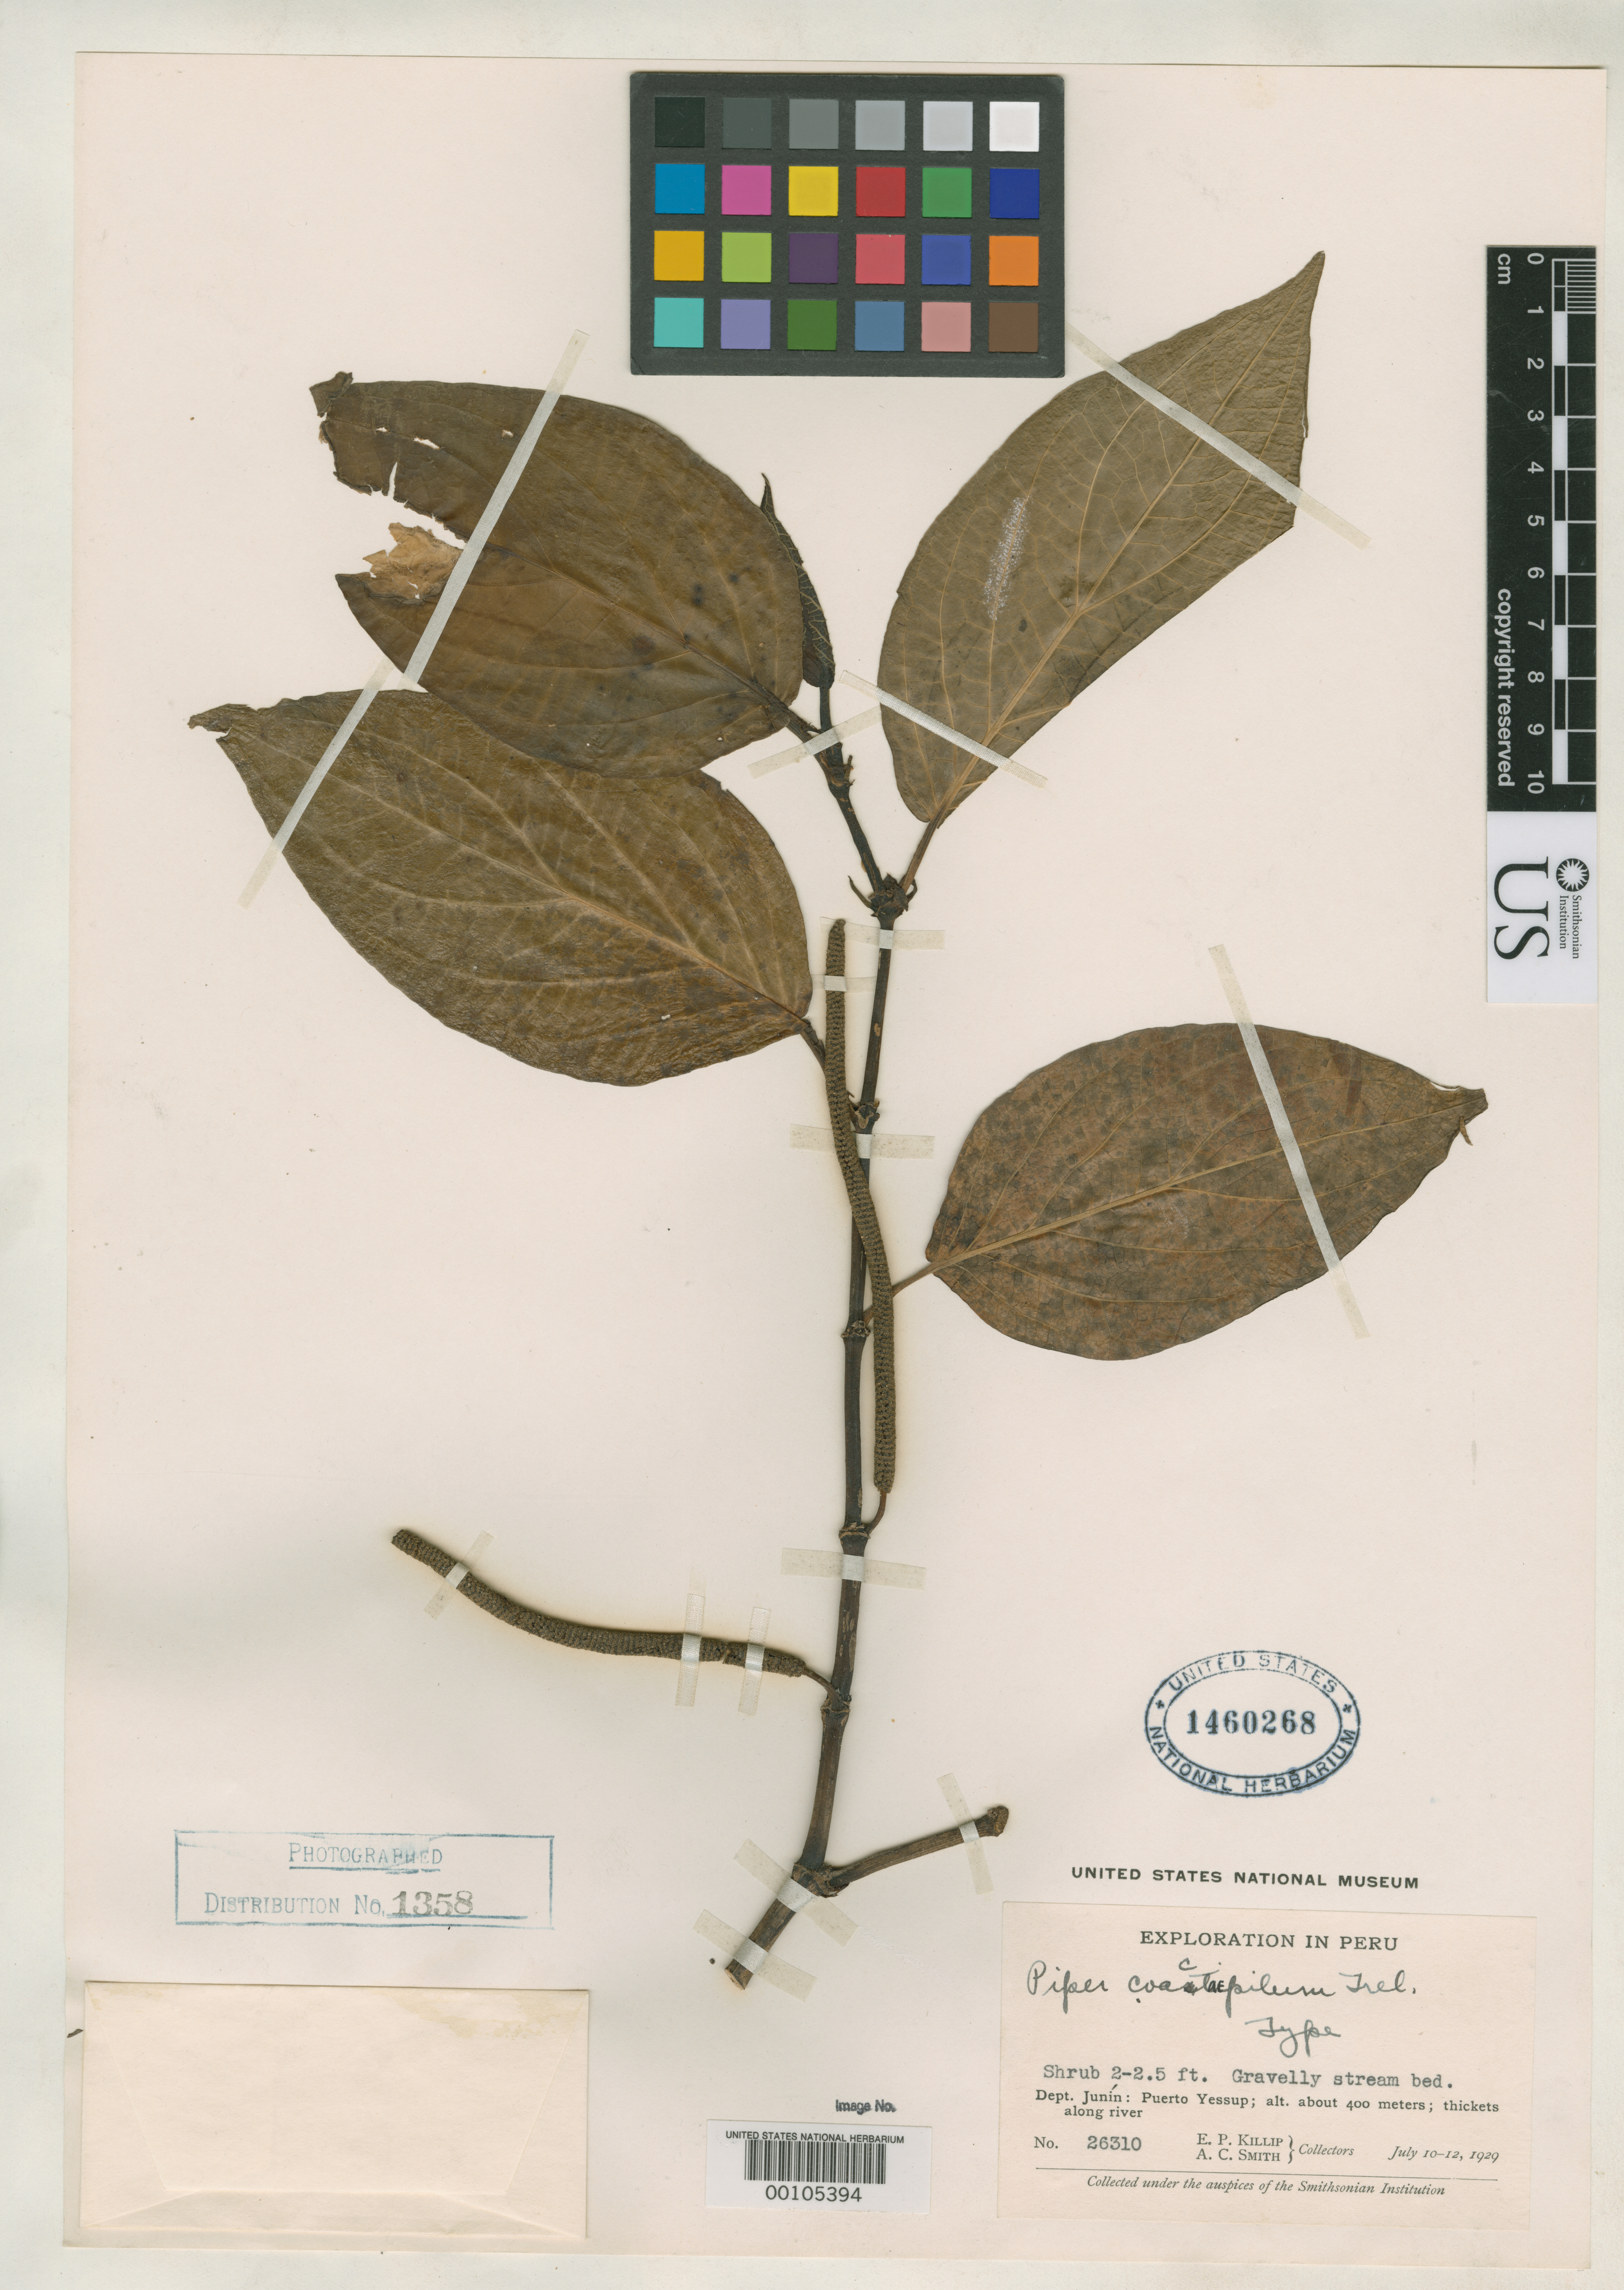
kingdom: Plantae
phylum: Tracheophyta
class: Magnoliopsida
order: Piperales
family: Piperaceae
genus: Piper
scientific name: Piper coactaepilum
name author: Trel. in J.F. Macbr.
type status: Holotype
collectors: E. P. Killip & A. C. Smith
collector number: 26310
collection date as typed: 10 Jul 1929 to 12 Jul 1929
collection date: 1929-07-10/1929-07-12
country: Peru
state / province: Junín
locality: Puerto Yessup.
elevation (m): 400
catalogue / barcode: US 1460268